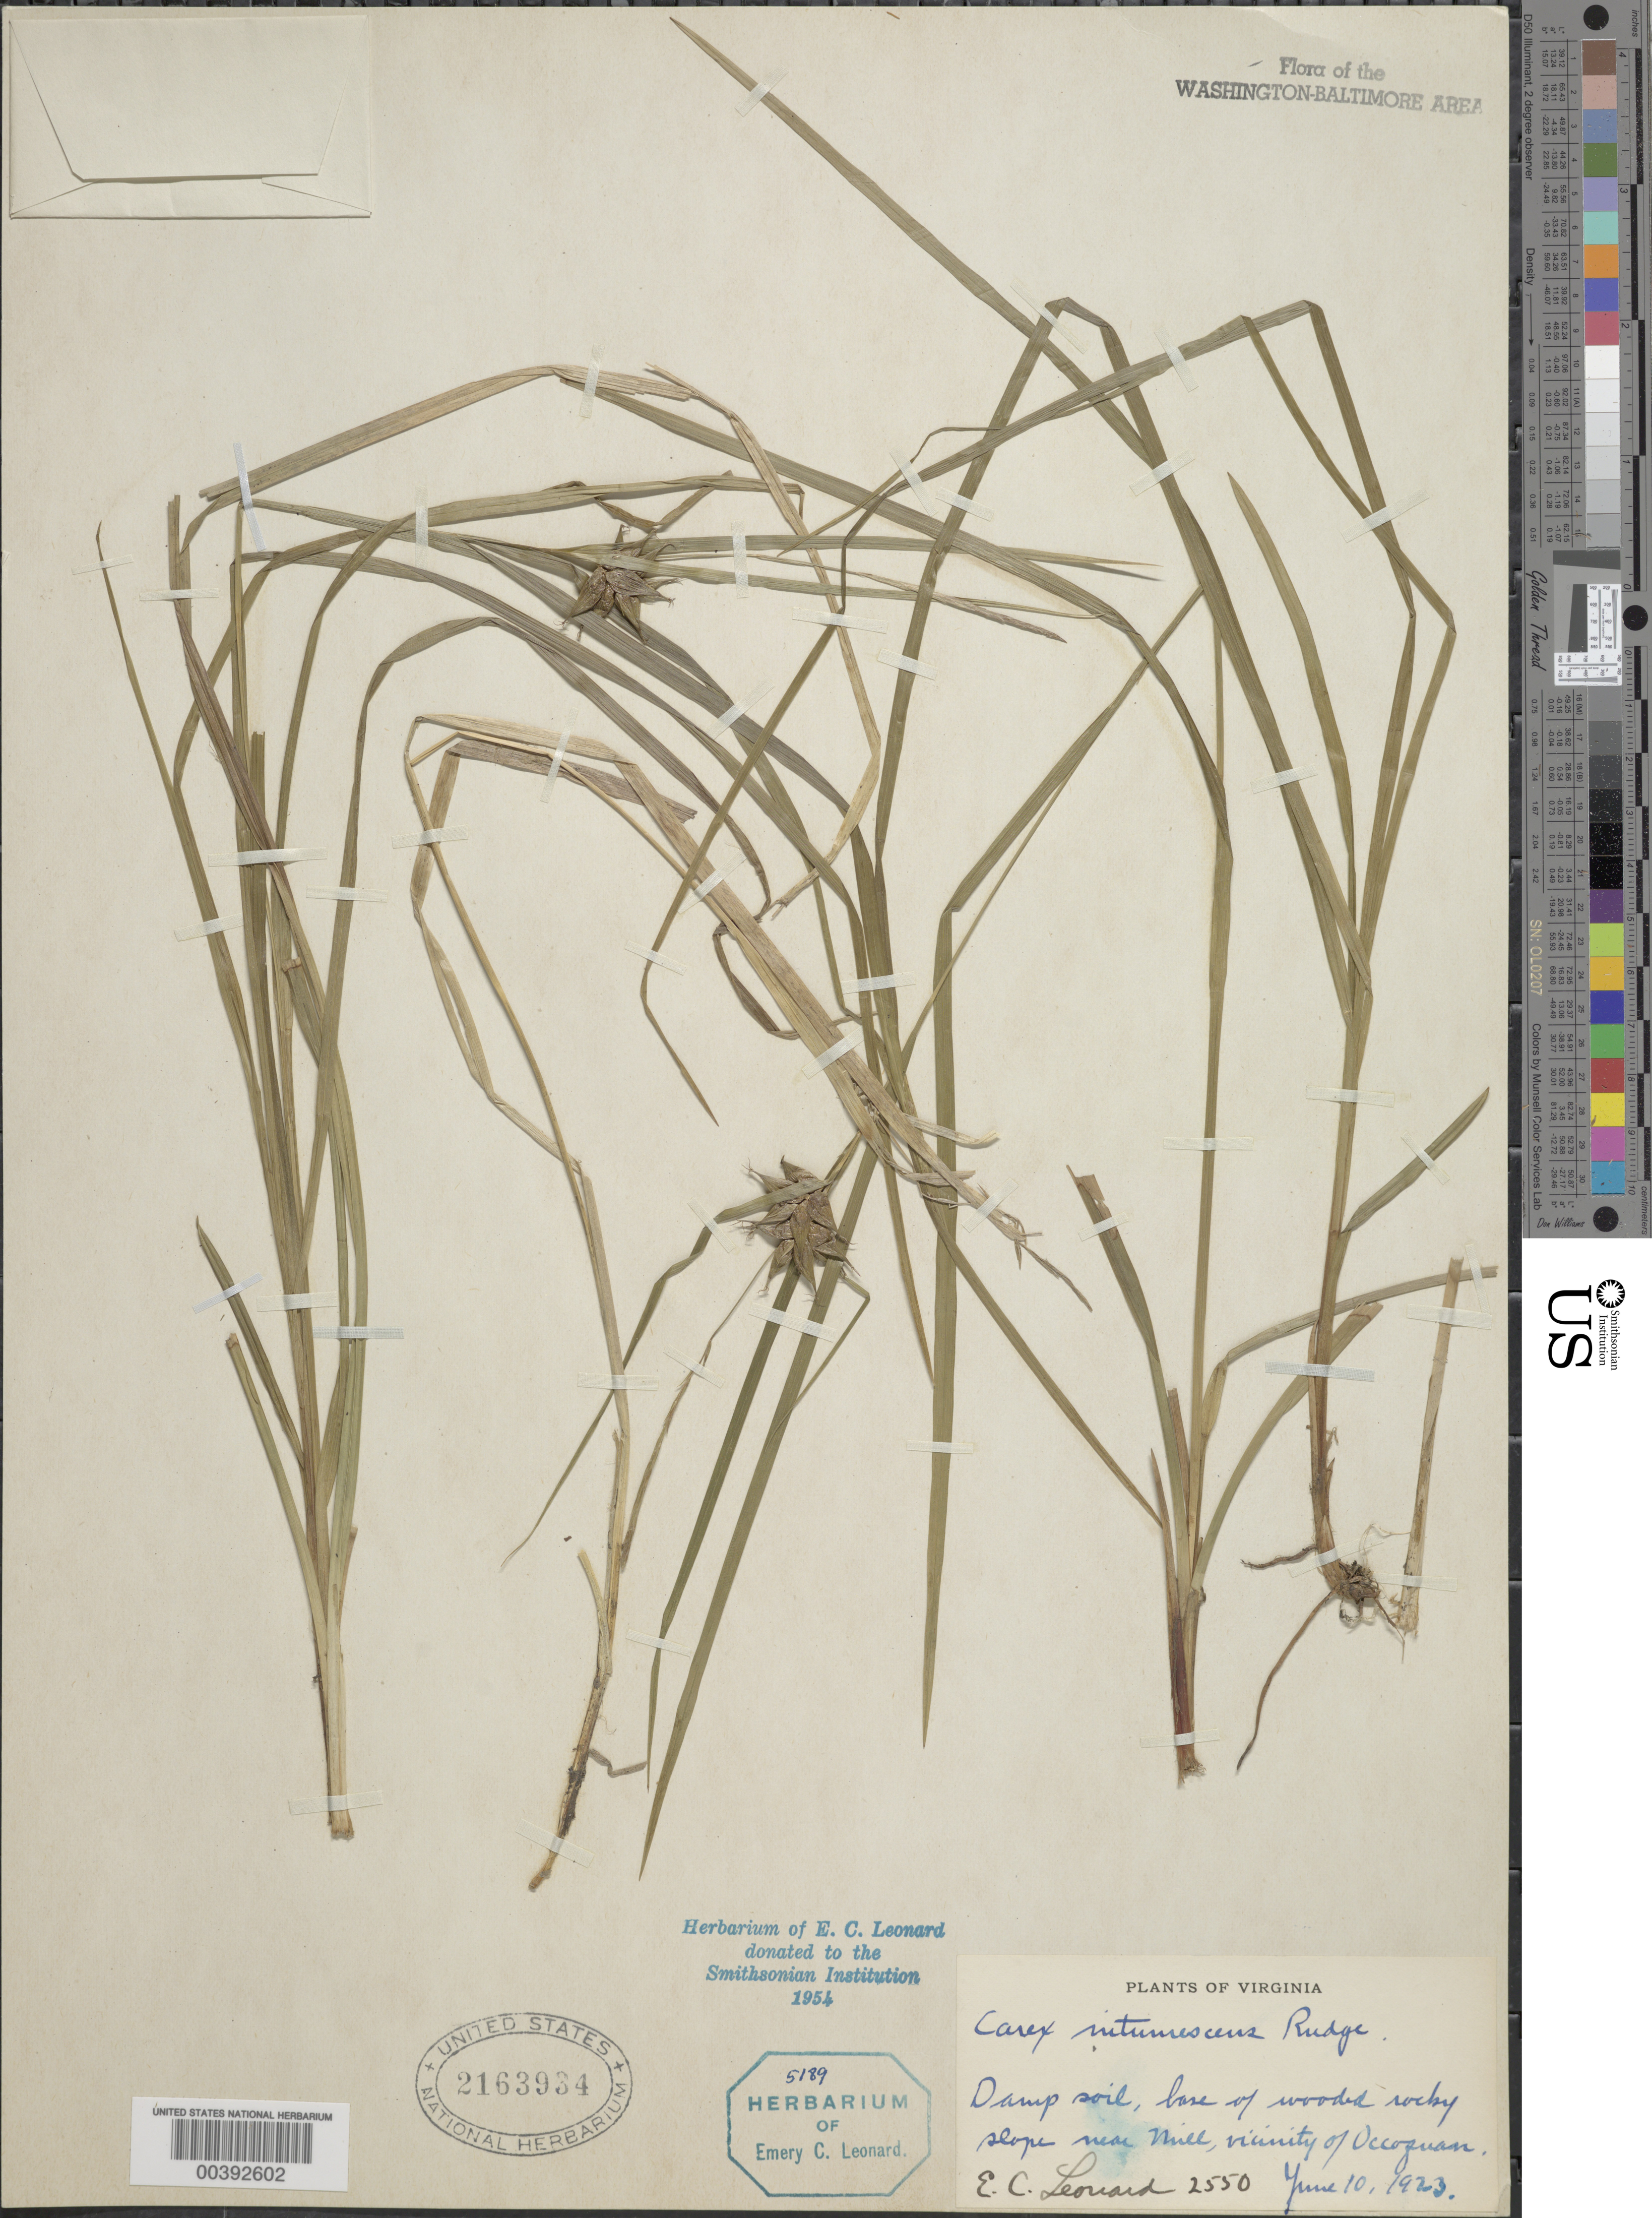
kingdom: Plantae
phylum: Tracheophyta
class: Liliopsida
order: Poales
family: Cyperaceae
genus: Carex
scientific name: Carex intumescens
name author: Rudge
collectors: E. C. Leonard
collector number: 2550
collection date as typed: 10 Jun 1923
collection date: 1923-06-10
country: United States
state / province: Virginia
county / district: Prince William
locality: Mill, Occoquan vicinity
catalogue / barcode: US 2163934